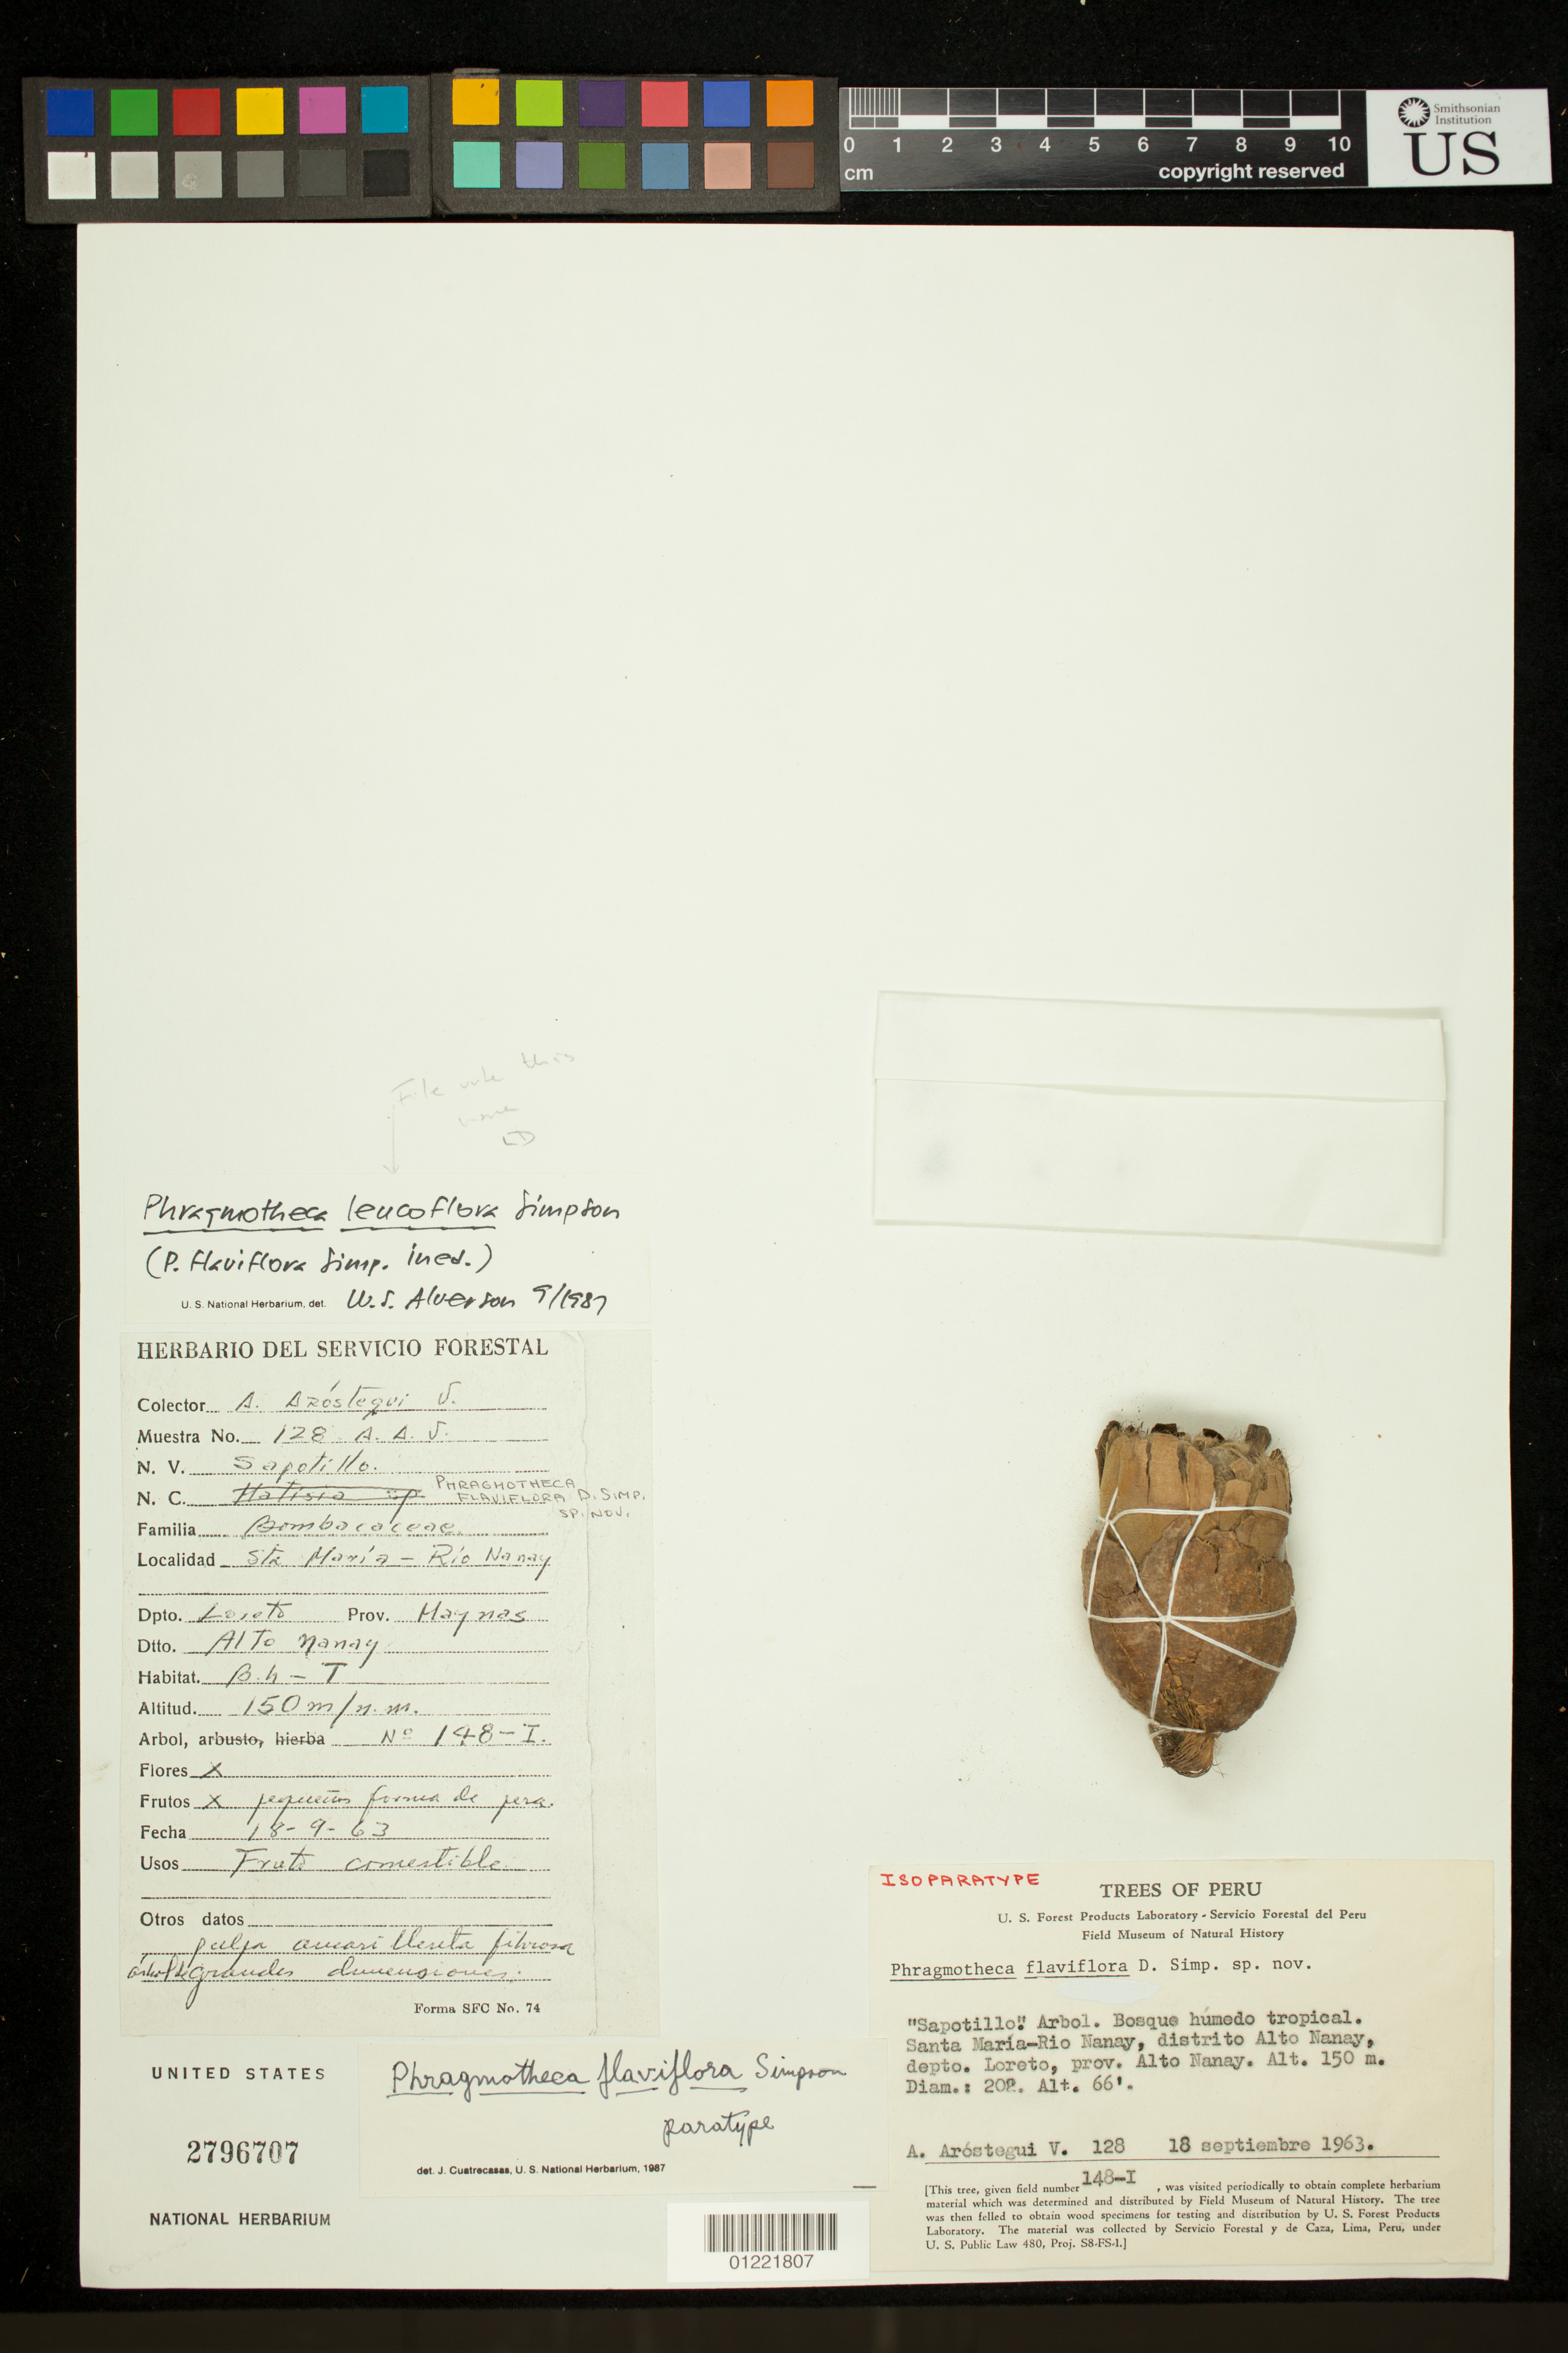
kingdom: Plantae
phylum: Tracheophyta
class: Magnoliopsida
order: Malvales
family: Malvaceae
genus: Phragmotheca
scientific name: Phragmotheca leucoflora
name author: D.R. Simpson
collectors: A. Arostegui V.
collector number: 128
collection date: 1963-09-18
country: Peru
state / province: Loreto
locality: Santa Maria-Rio Nanay, Dtto. Alto Nanay. Arbol No. 148-I.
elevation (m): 150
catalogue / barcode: US 2796707